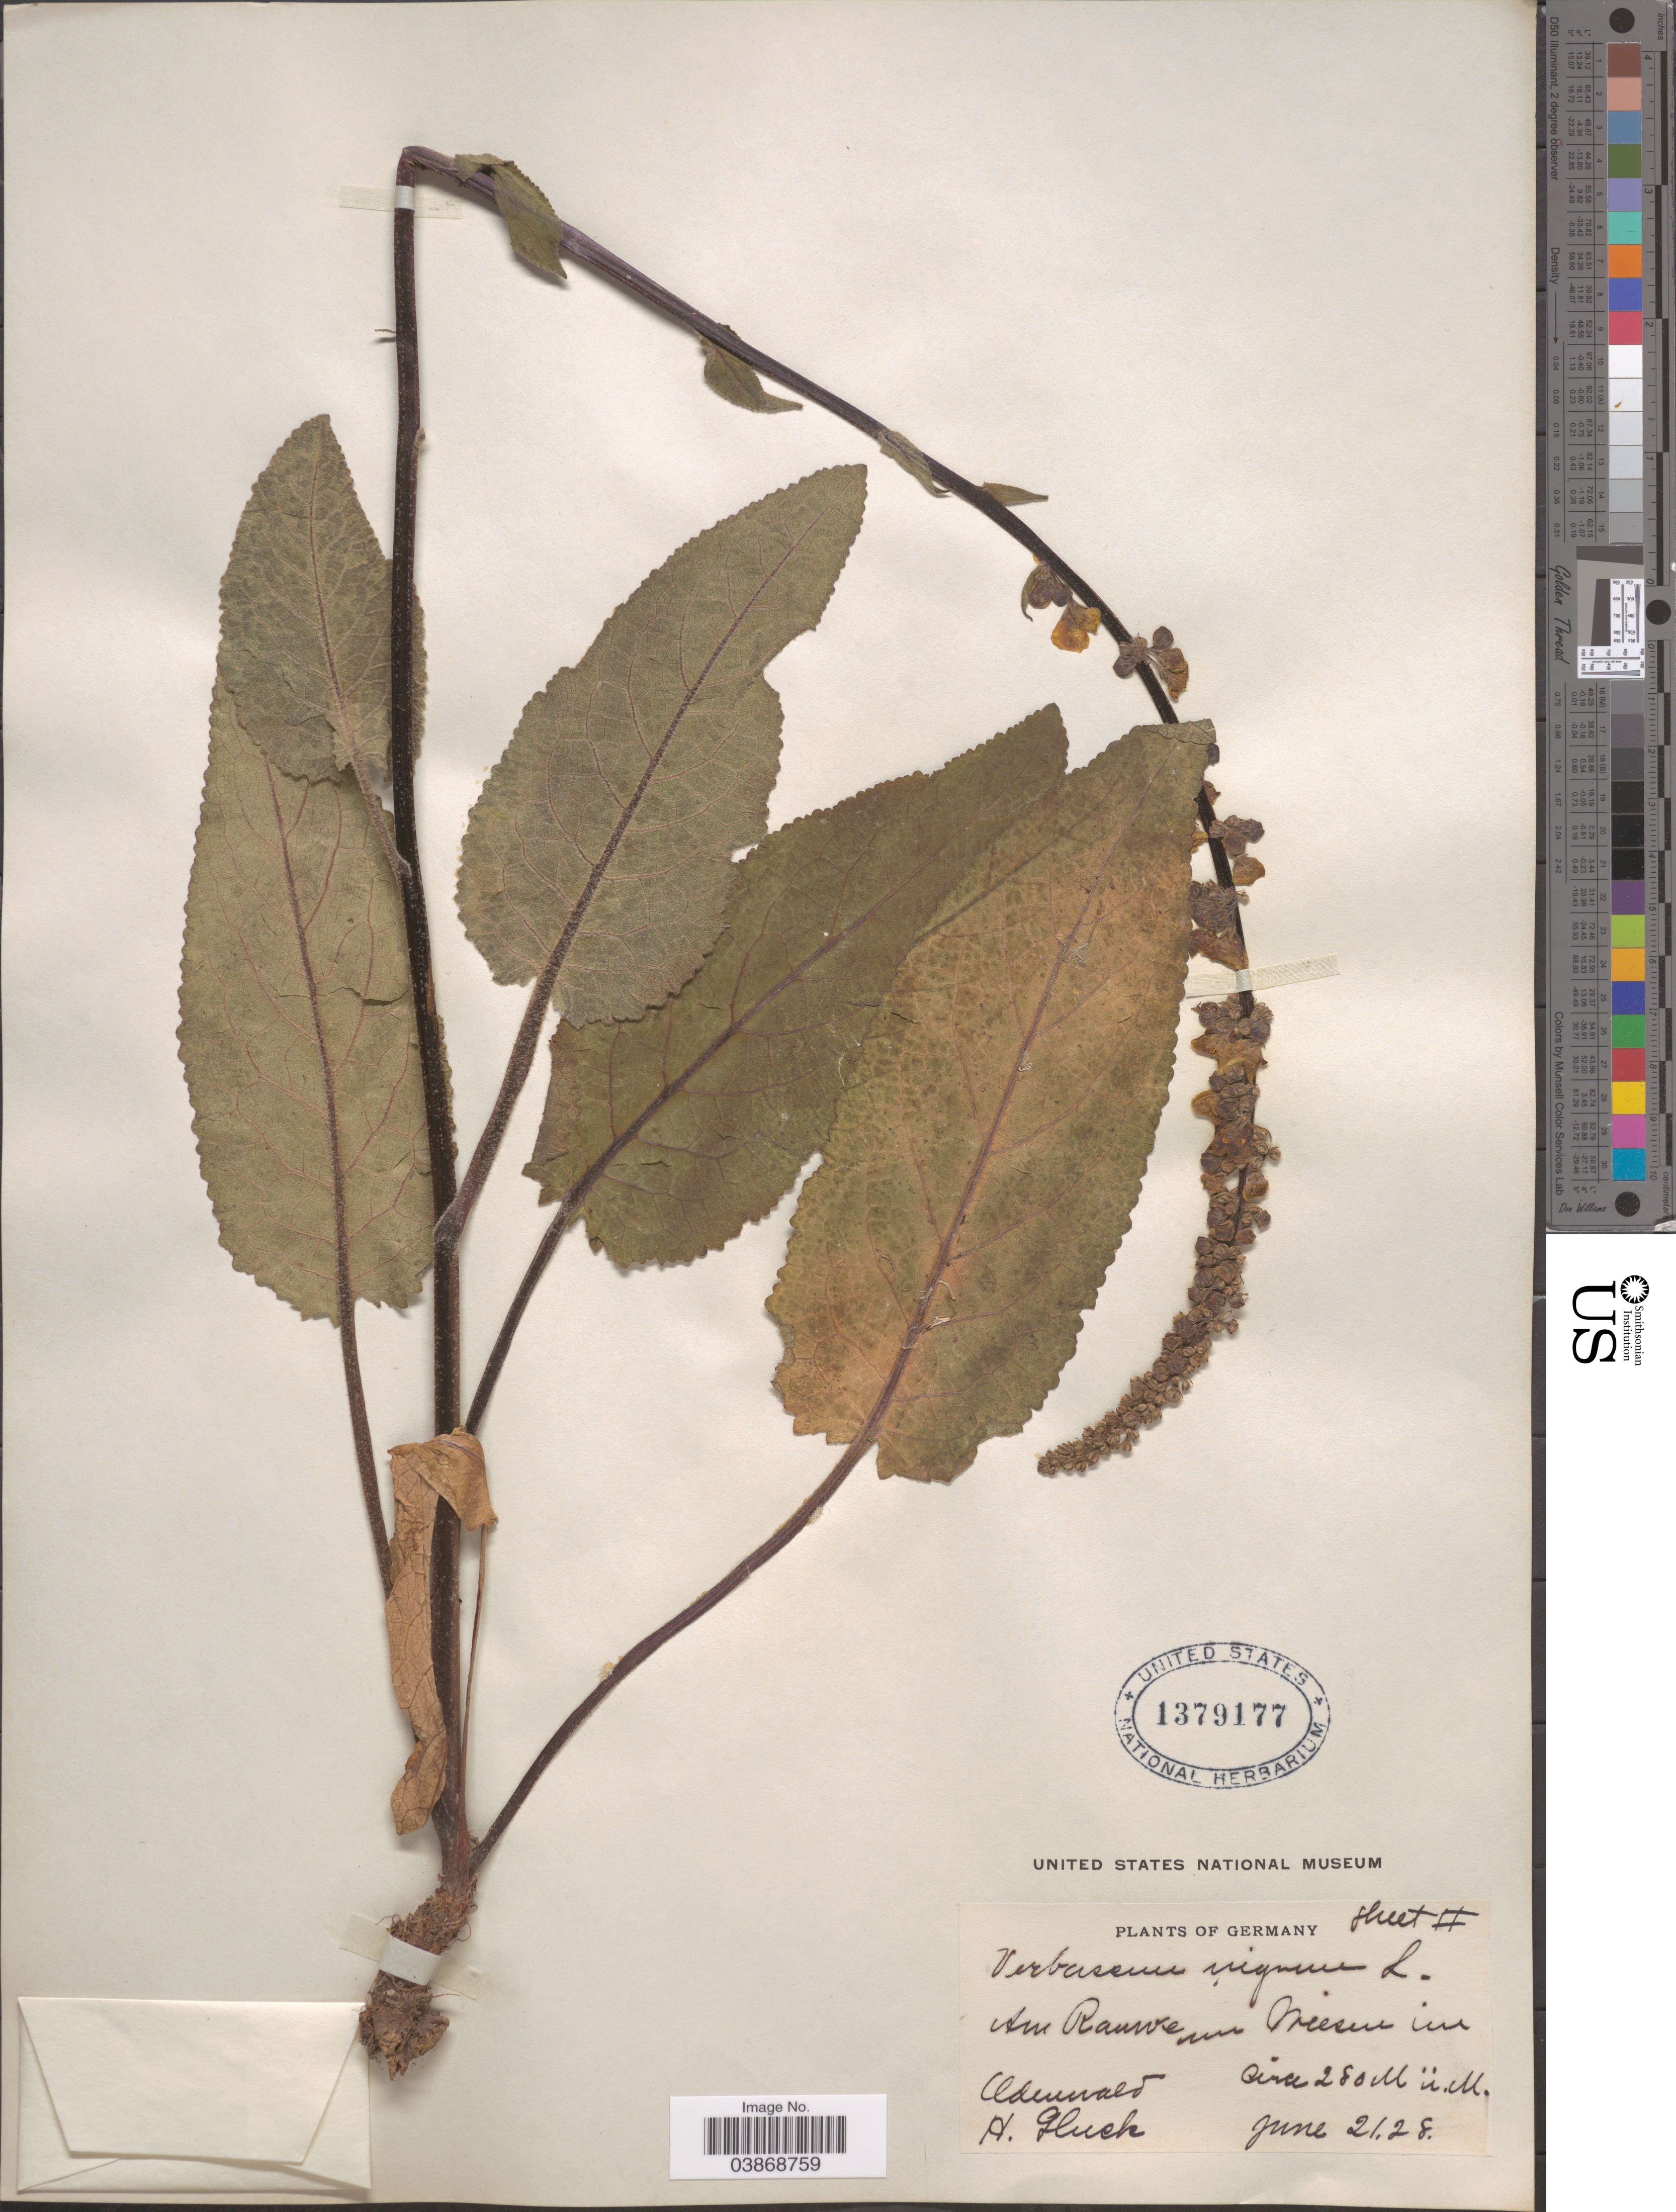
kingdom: Plantae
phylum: Tracheophyta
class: Magnoliopsida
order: Lamiales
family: Scrophulariaceae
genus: Verbascum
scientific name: Verbascum nigrum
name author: L.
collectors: H. Glück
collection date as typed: Transcribed d/m/y: 21/6/28; t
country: Germany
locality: Am Rande um Wiesen im Odenwald.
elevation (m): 280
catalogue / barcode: US 1379177